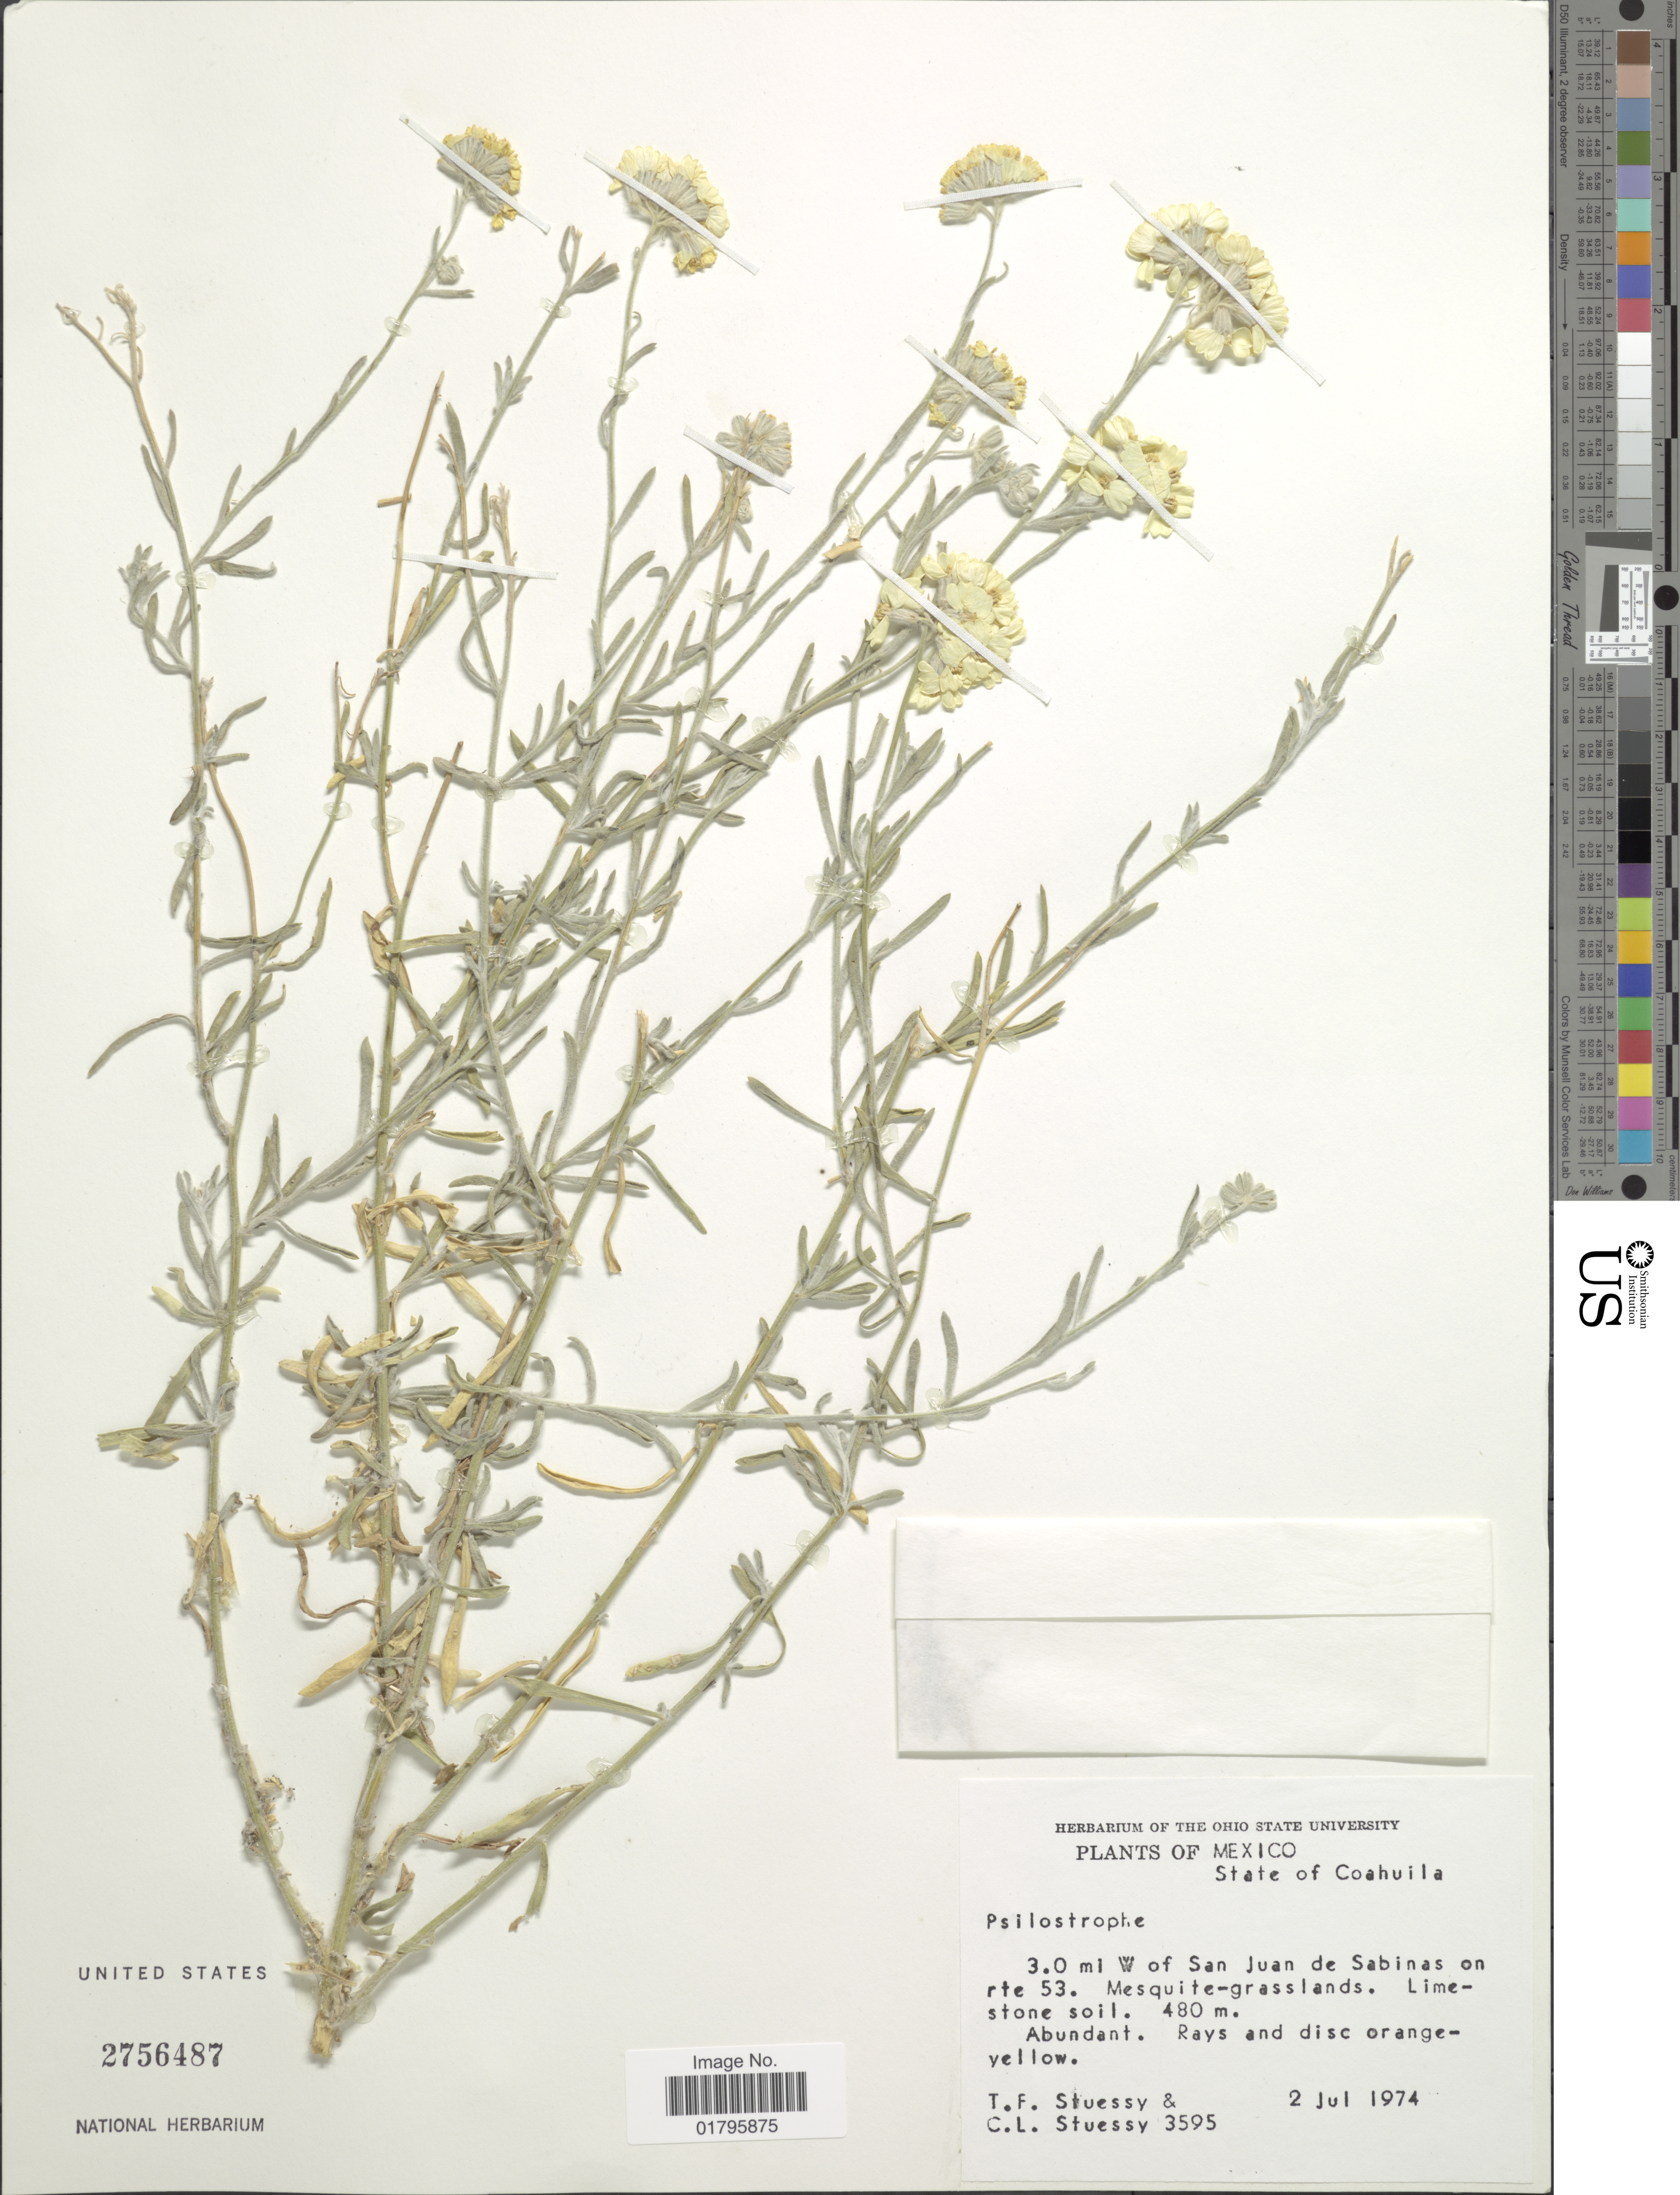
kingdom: Plantae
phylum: Tracheophyta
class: Magnoliopsida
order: Asterales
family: Asteraceae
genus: Psilostrophe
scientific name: Psilostrophe sp.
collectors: T. Steussy & C. Stuessy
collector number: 3595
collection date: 1974-07-02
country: Mexico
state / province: Coahuila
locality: State of Coahuila. 3.0 mi W of San Juan de Sabina on rte 53. Mesquite-grasslands. Limestone soil.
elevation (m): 480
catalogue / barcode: US 2756487